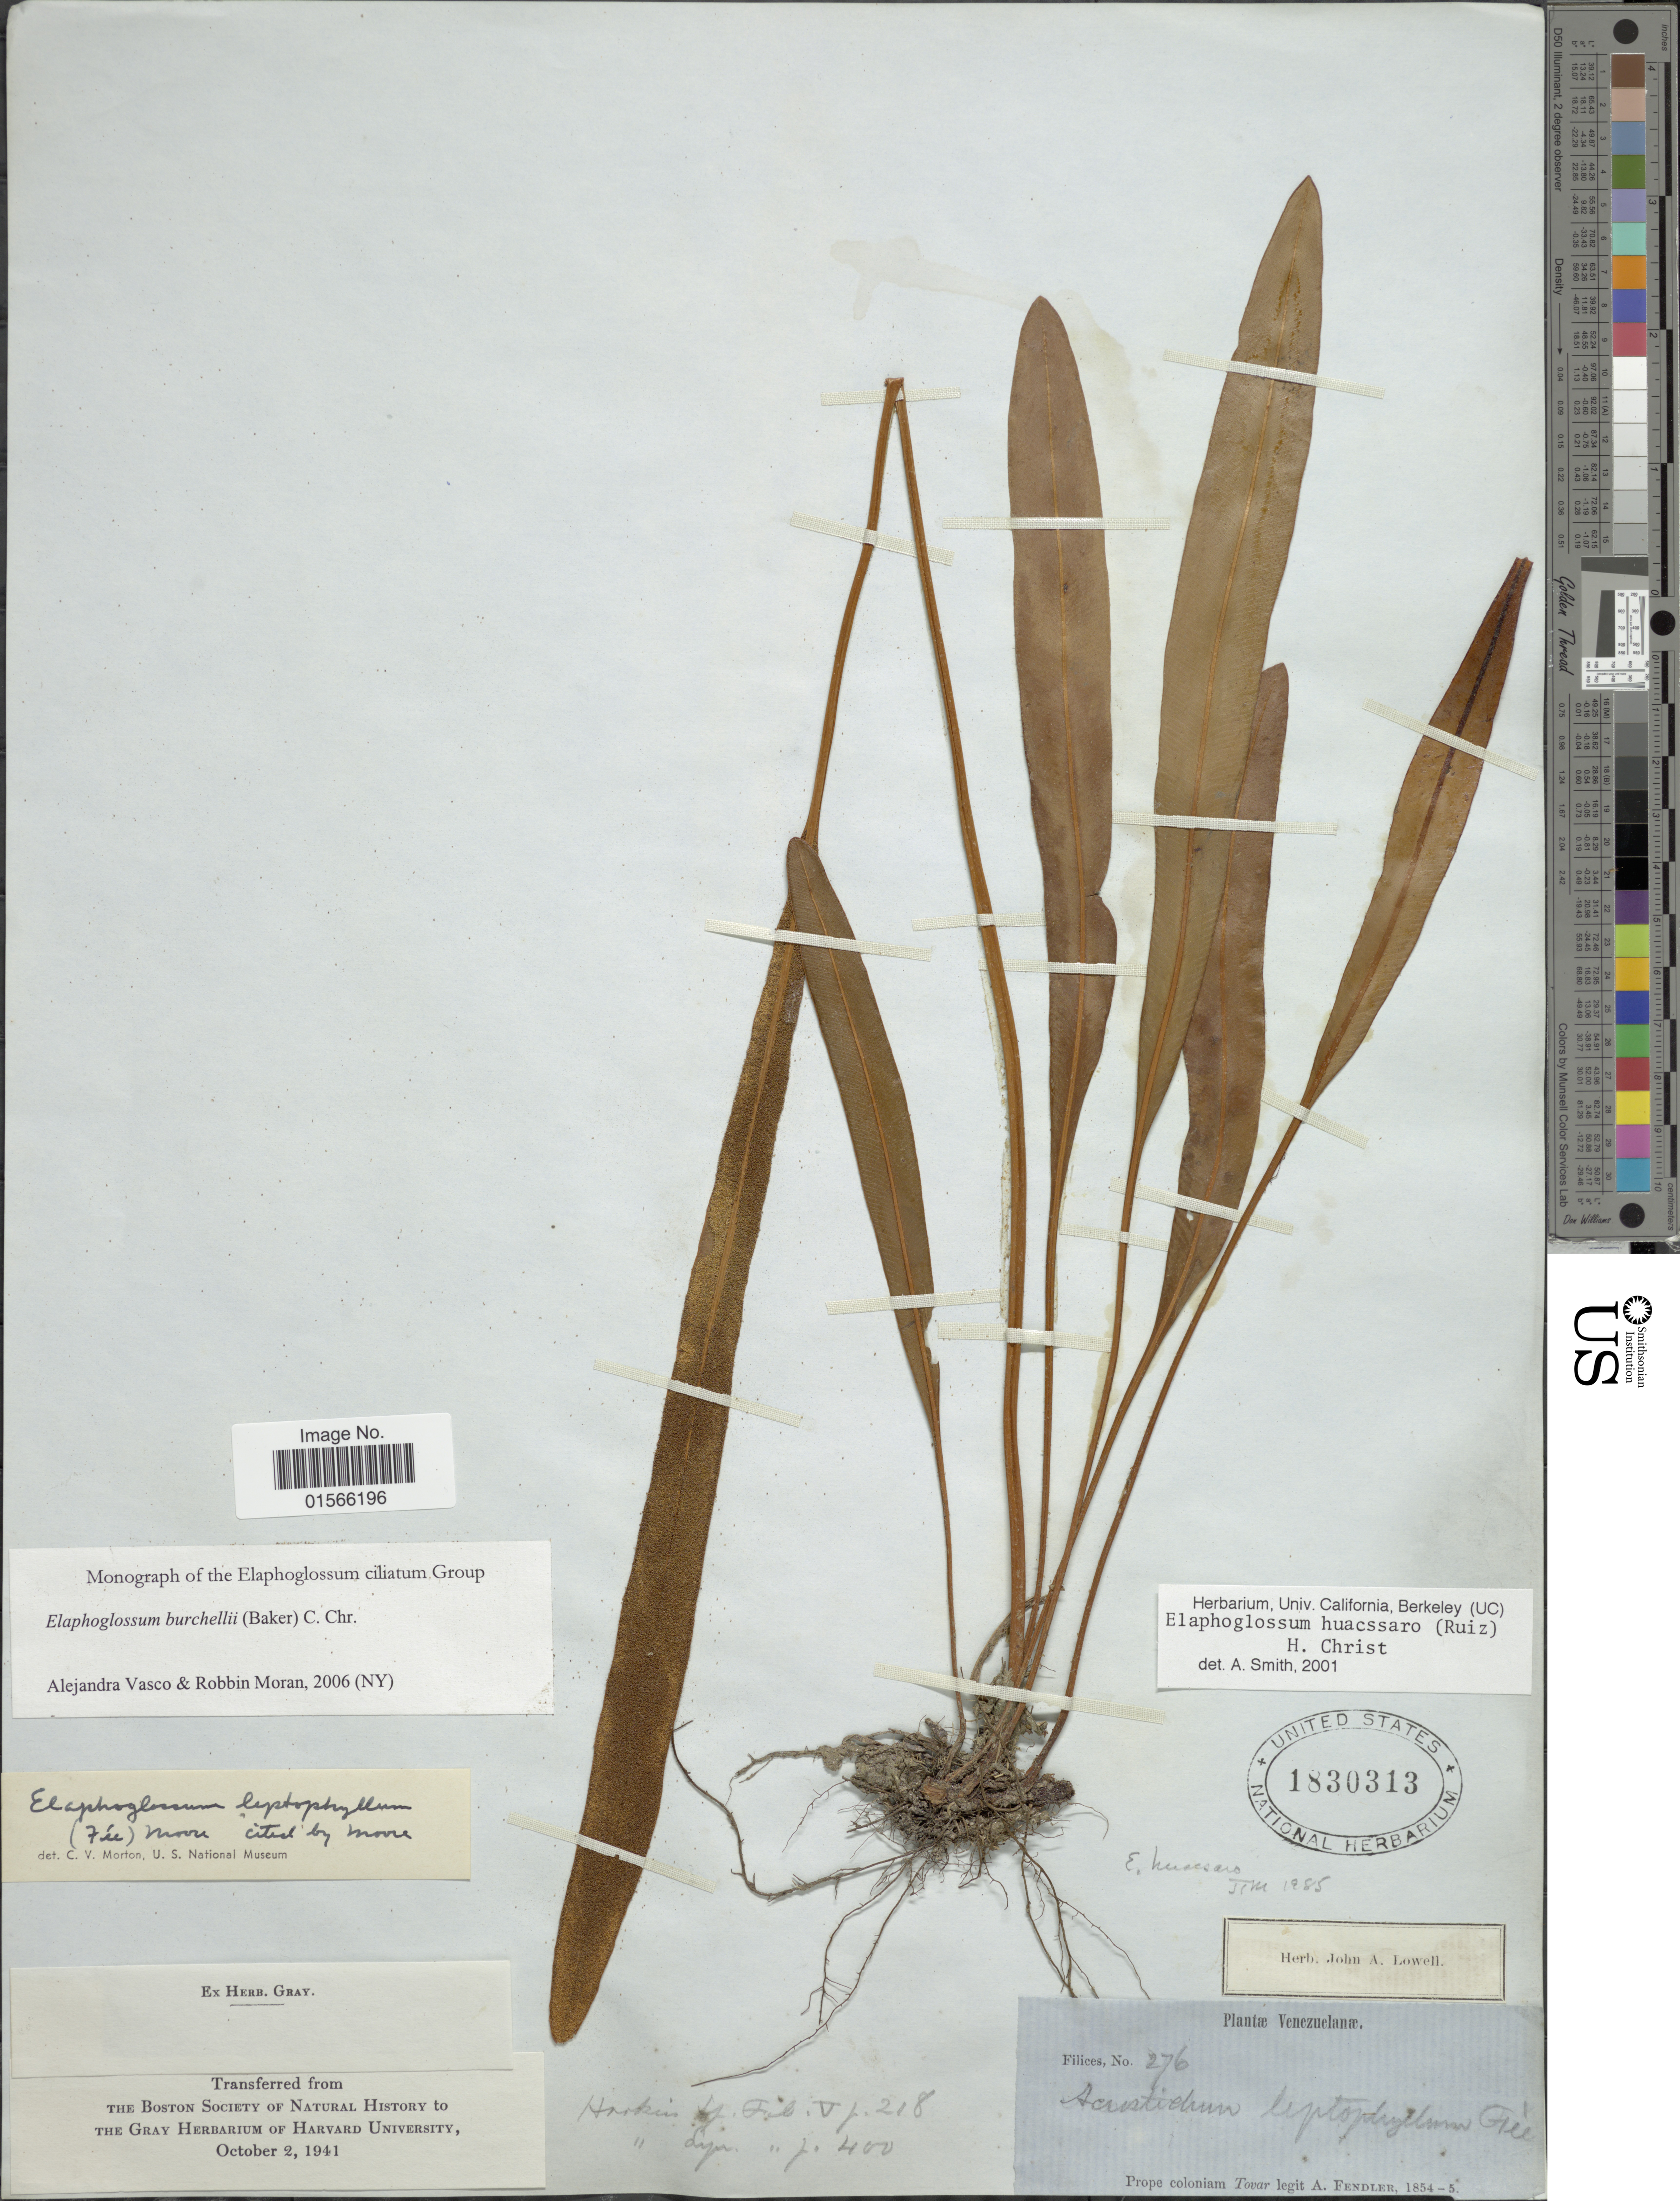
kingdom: Plantae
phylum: Tracheophyta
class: Polypodiopsida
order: Polypodiales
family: Dryopteridaceae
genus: Elaphoglossum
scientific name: Elaphoglossum burchellii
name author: (Baker) C. Chr.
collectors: A. Fendler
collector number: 276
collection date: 1854/1855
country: Venezuela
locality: Prope coloniam Tovar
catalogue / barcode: US 1830313